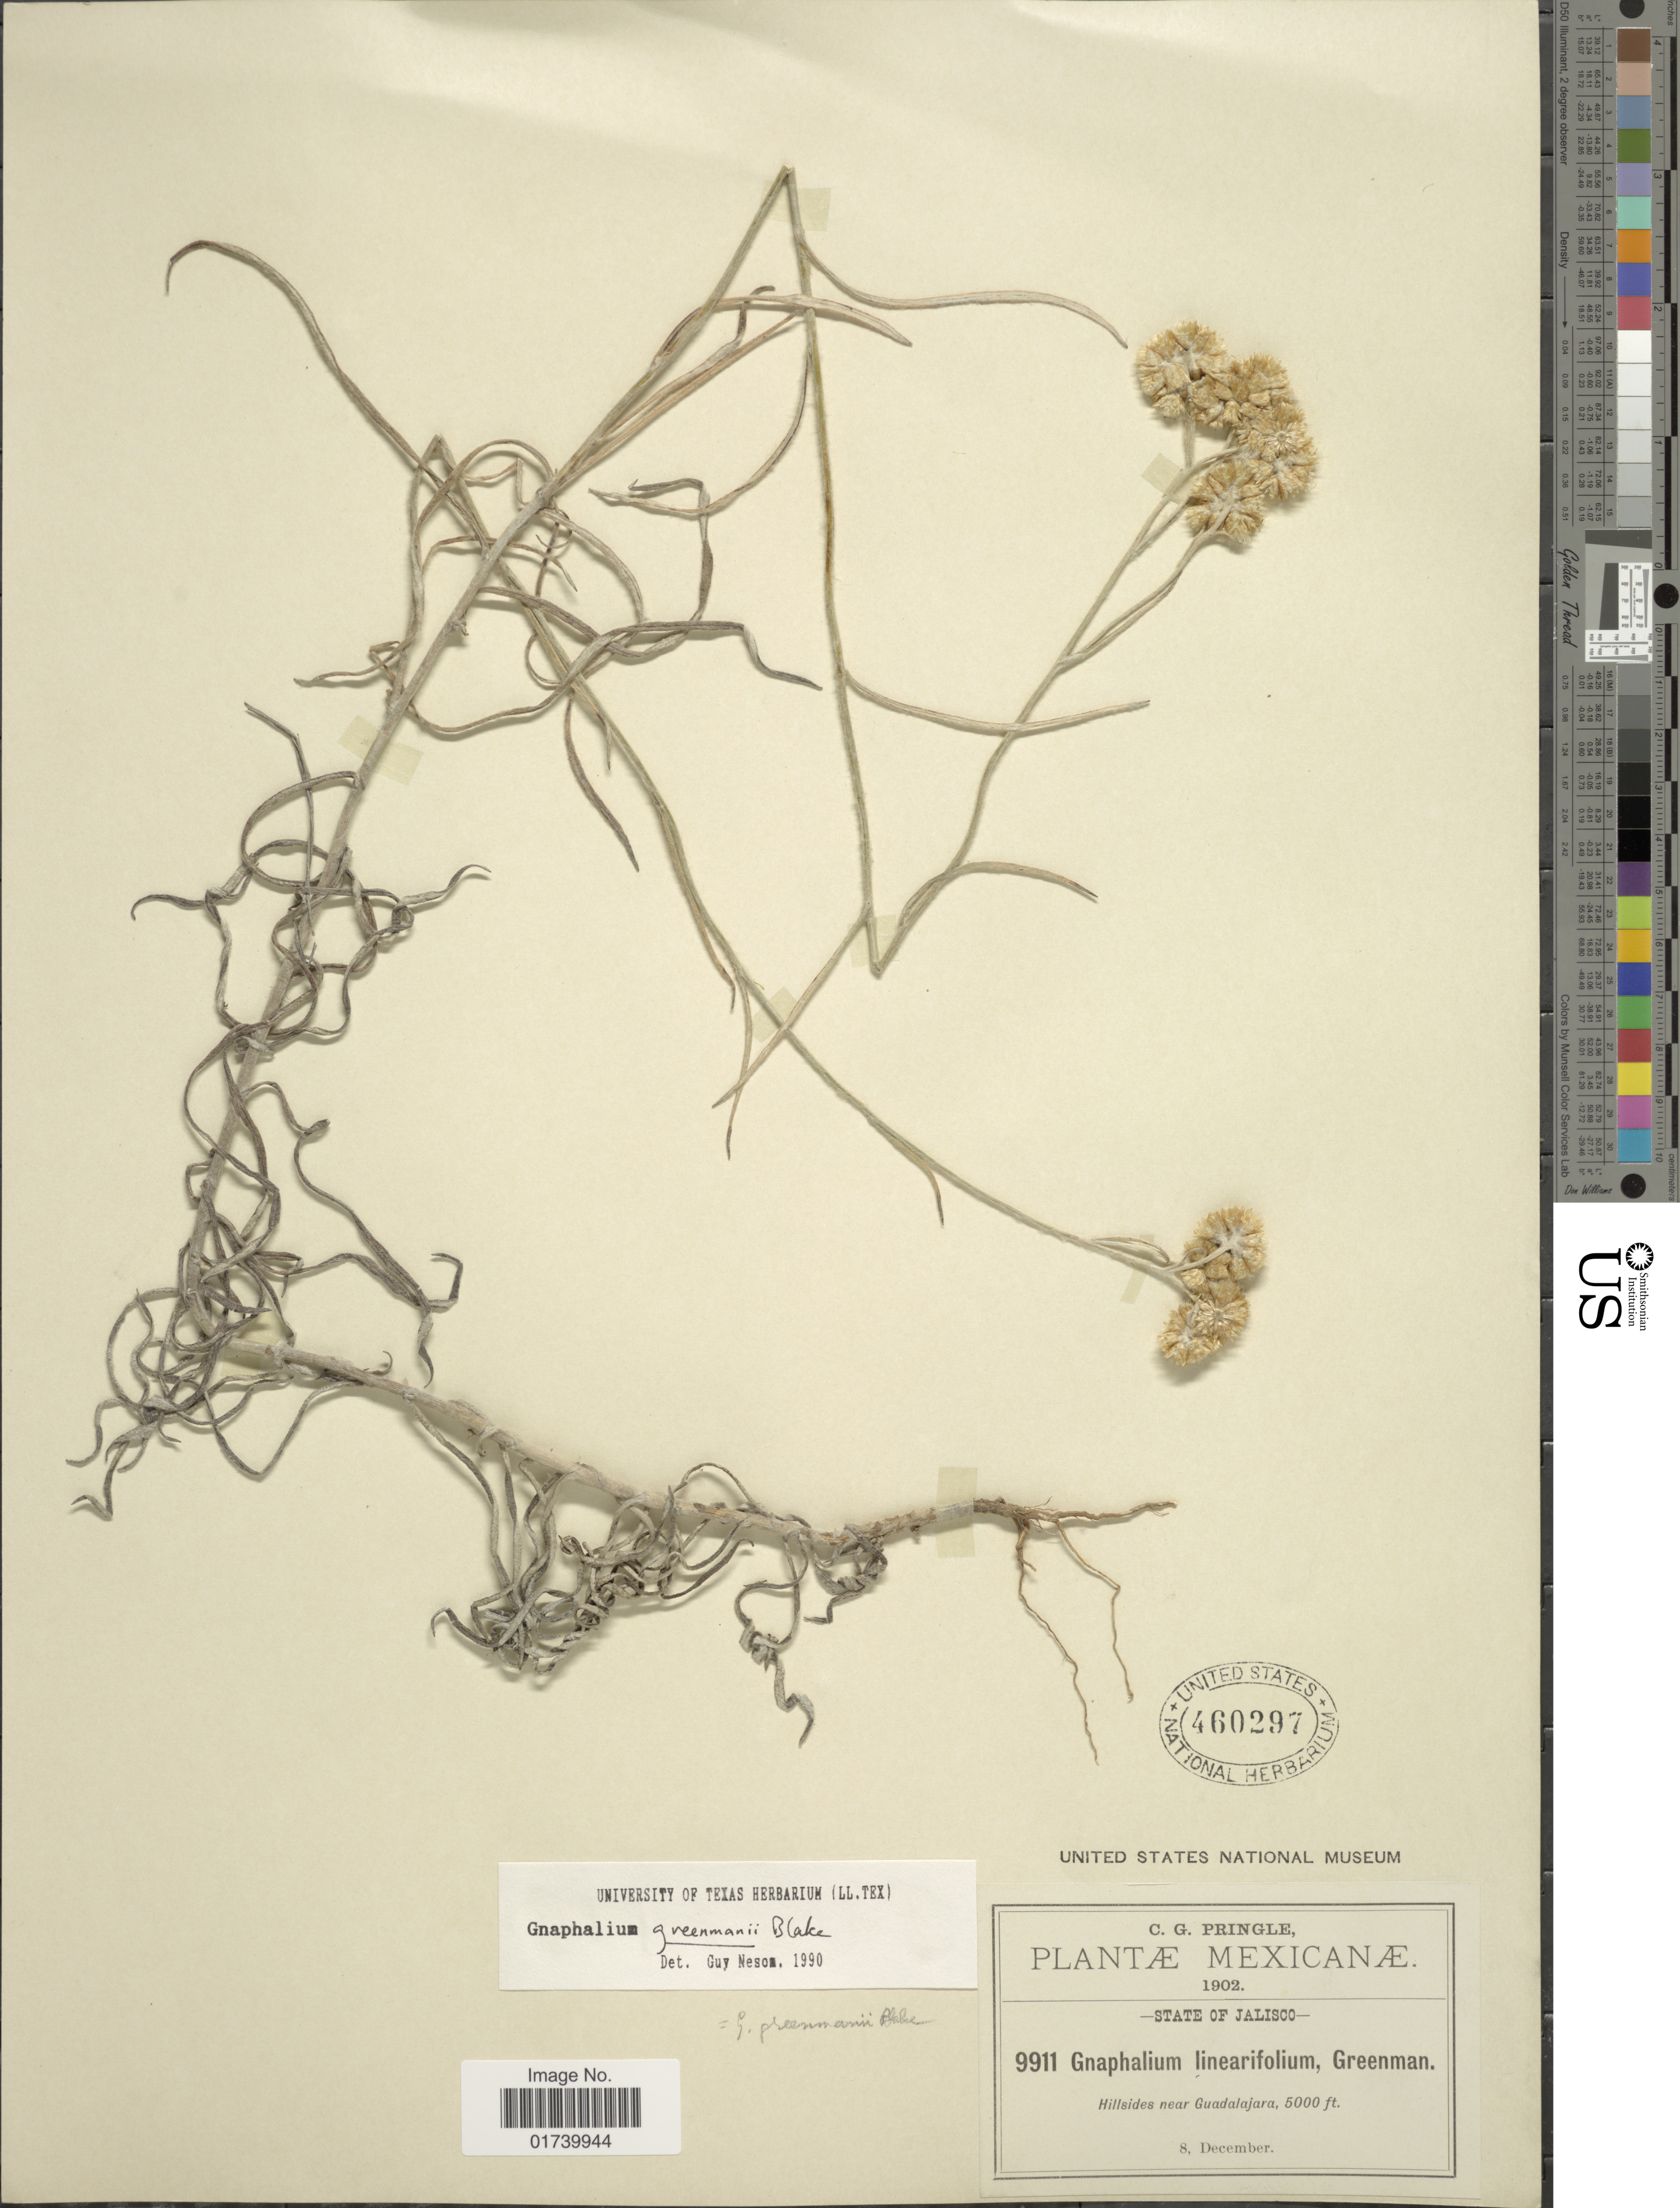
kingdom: Plantae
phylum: Tracheophyta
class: Magnoliopsida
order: Asterales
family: Asteraceae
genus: Pseudognaphalium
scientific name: Pseudognaphalium greenmannii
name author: (S.F. Blake) Anderb.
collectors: C. G. Pringle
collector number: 9911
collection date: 1902-12-08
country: Mexico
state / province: Jalisco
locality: State of Jalisco, Hillside near Guadalajara.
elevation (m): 1524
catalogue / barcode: US 460297